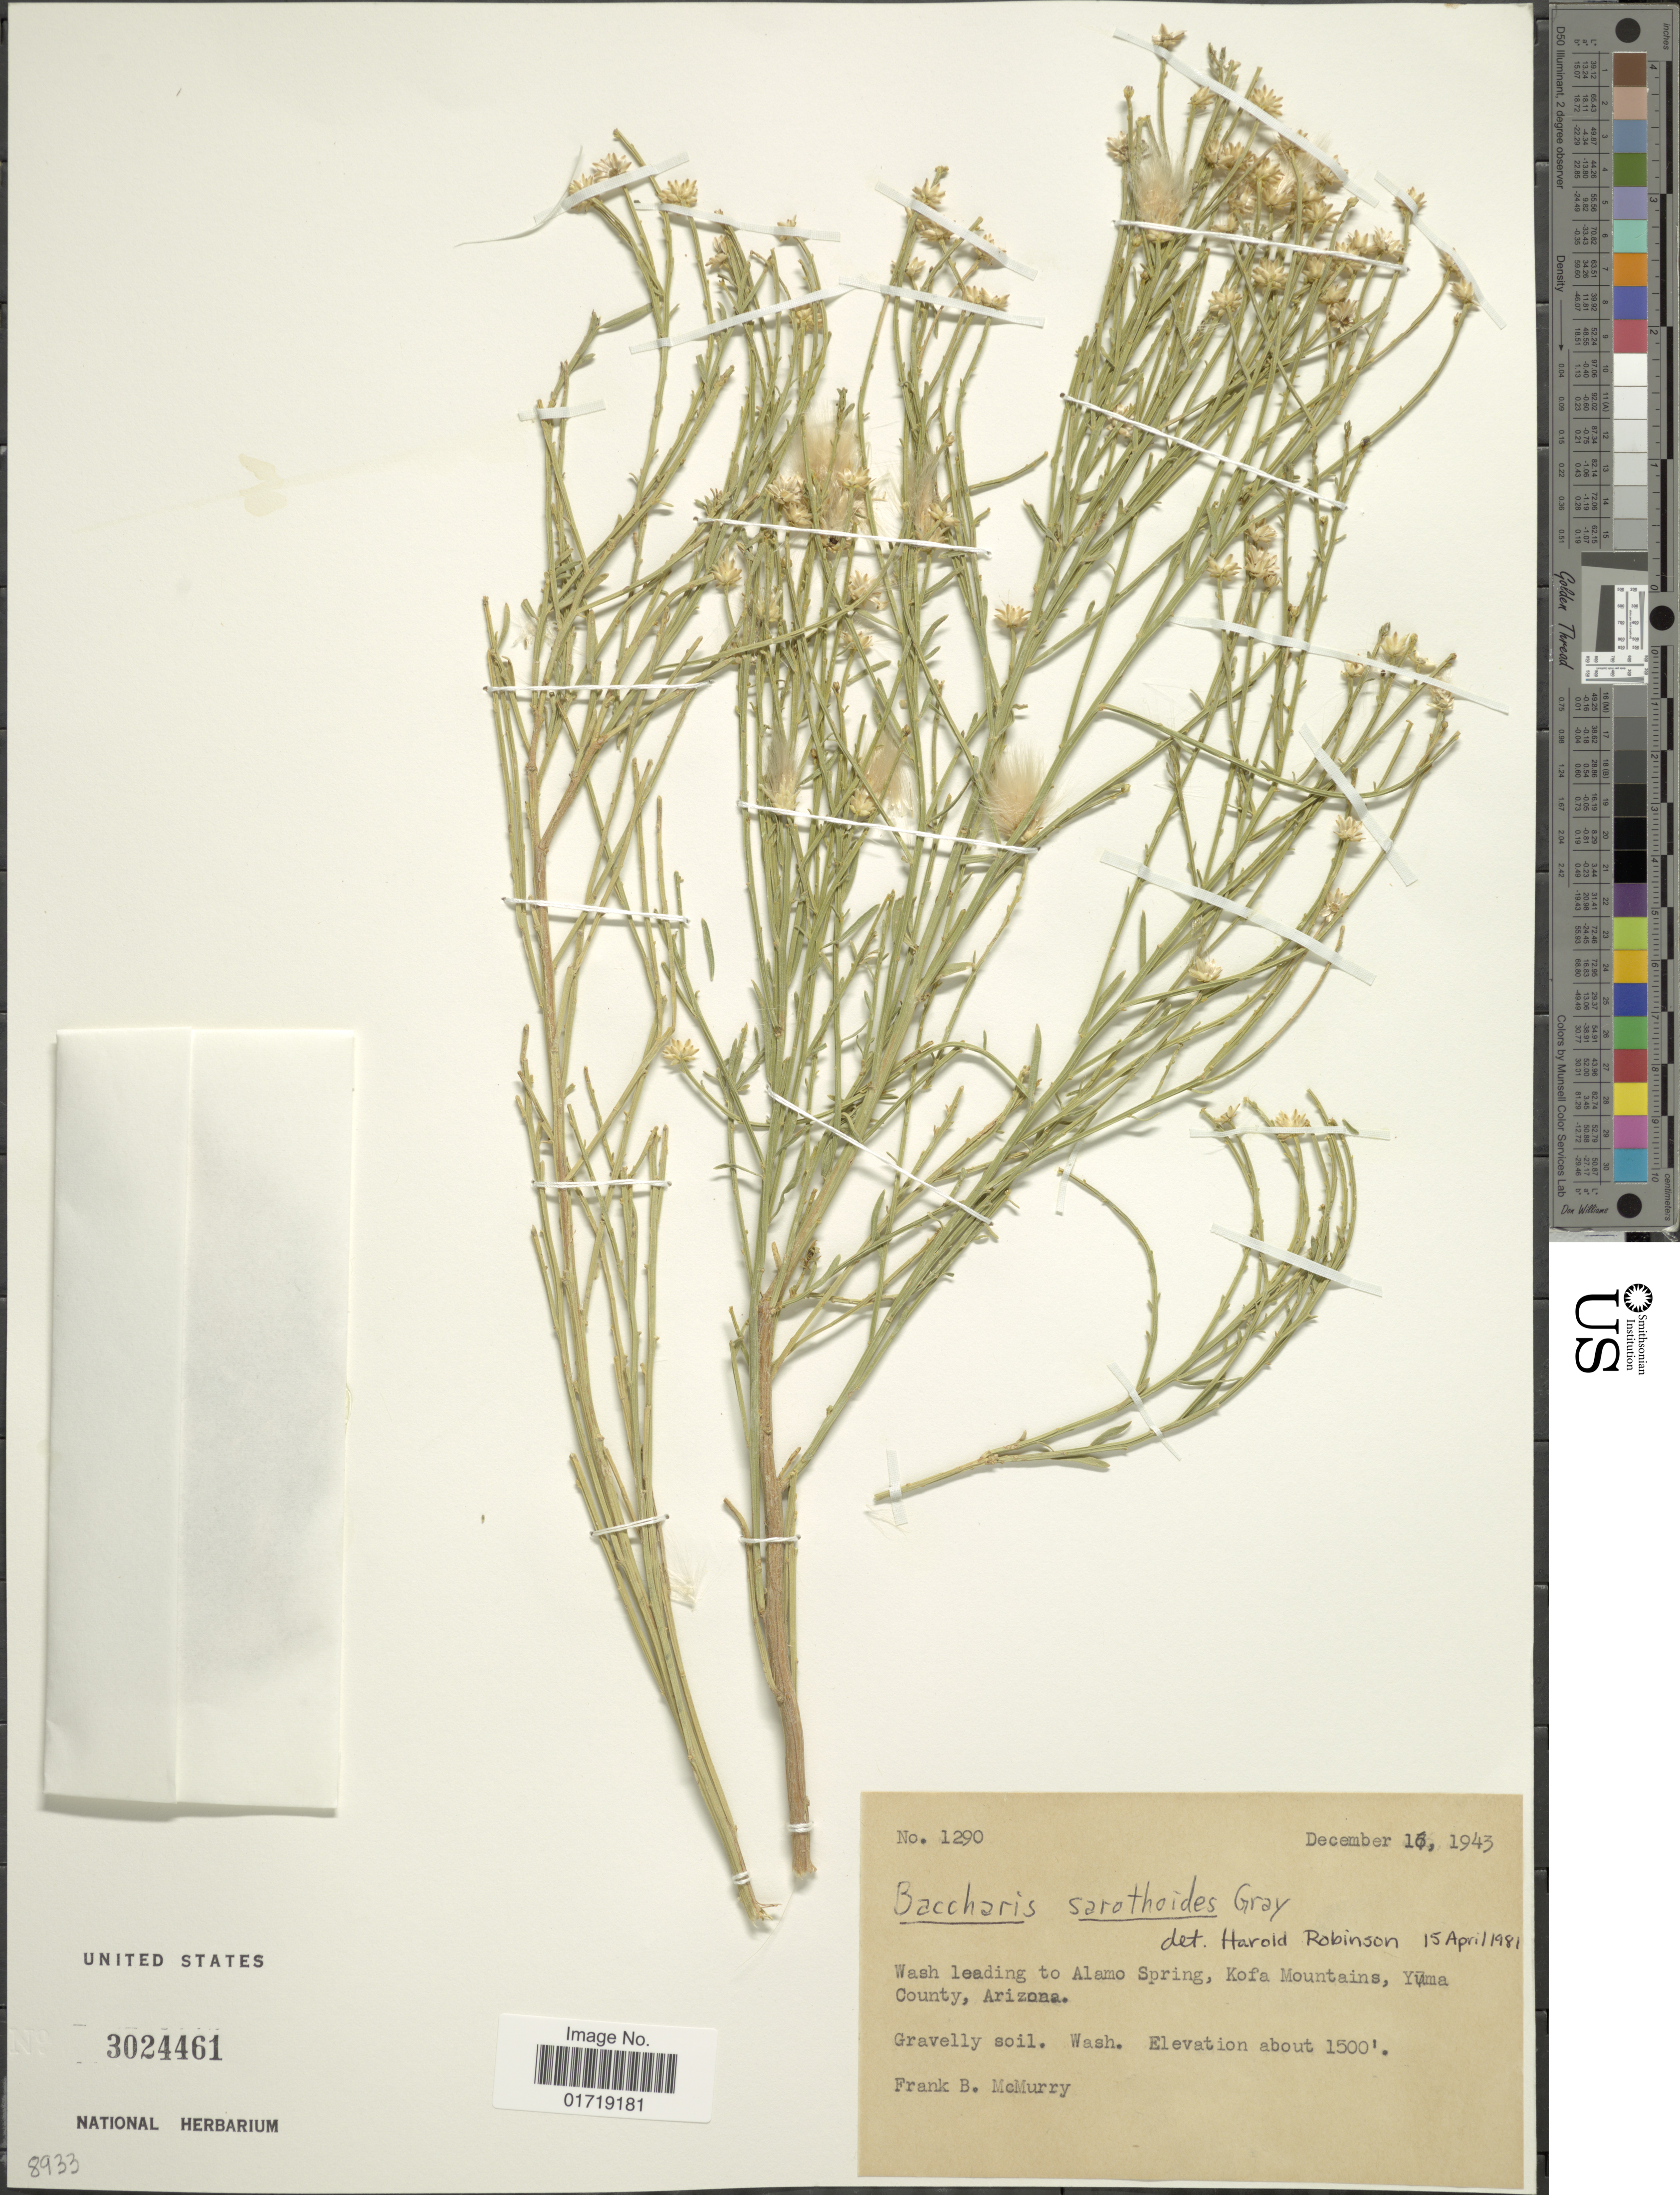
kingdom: Plantae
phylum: Tracheophyta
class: Magnoliopsida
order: Asterales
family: Asteraceae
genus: Baccharis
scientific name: Baccharis sarothroides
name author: A. Gray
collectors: F. B. McMurry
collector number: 1290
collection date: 1943-12-16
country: United States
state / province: Arizona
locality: Wash leading to Alamo Spring, Kofa Mountains, Yuma County, Arizona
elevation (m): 457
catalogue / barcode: US 3024461